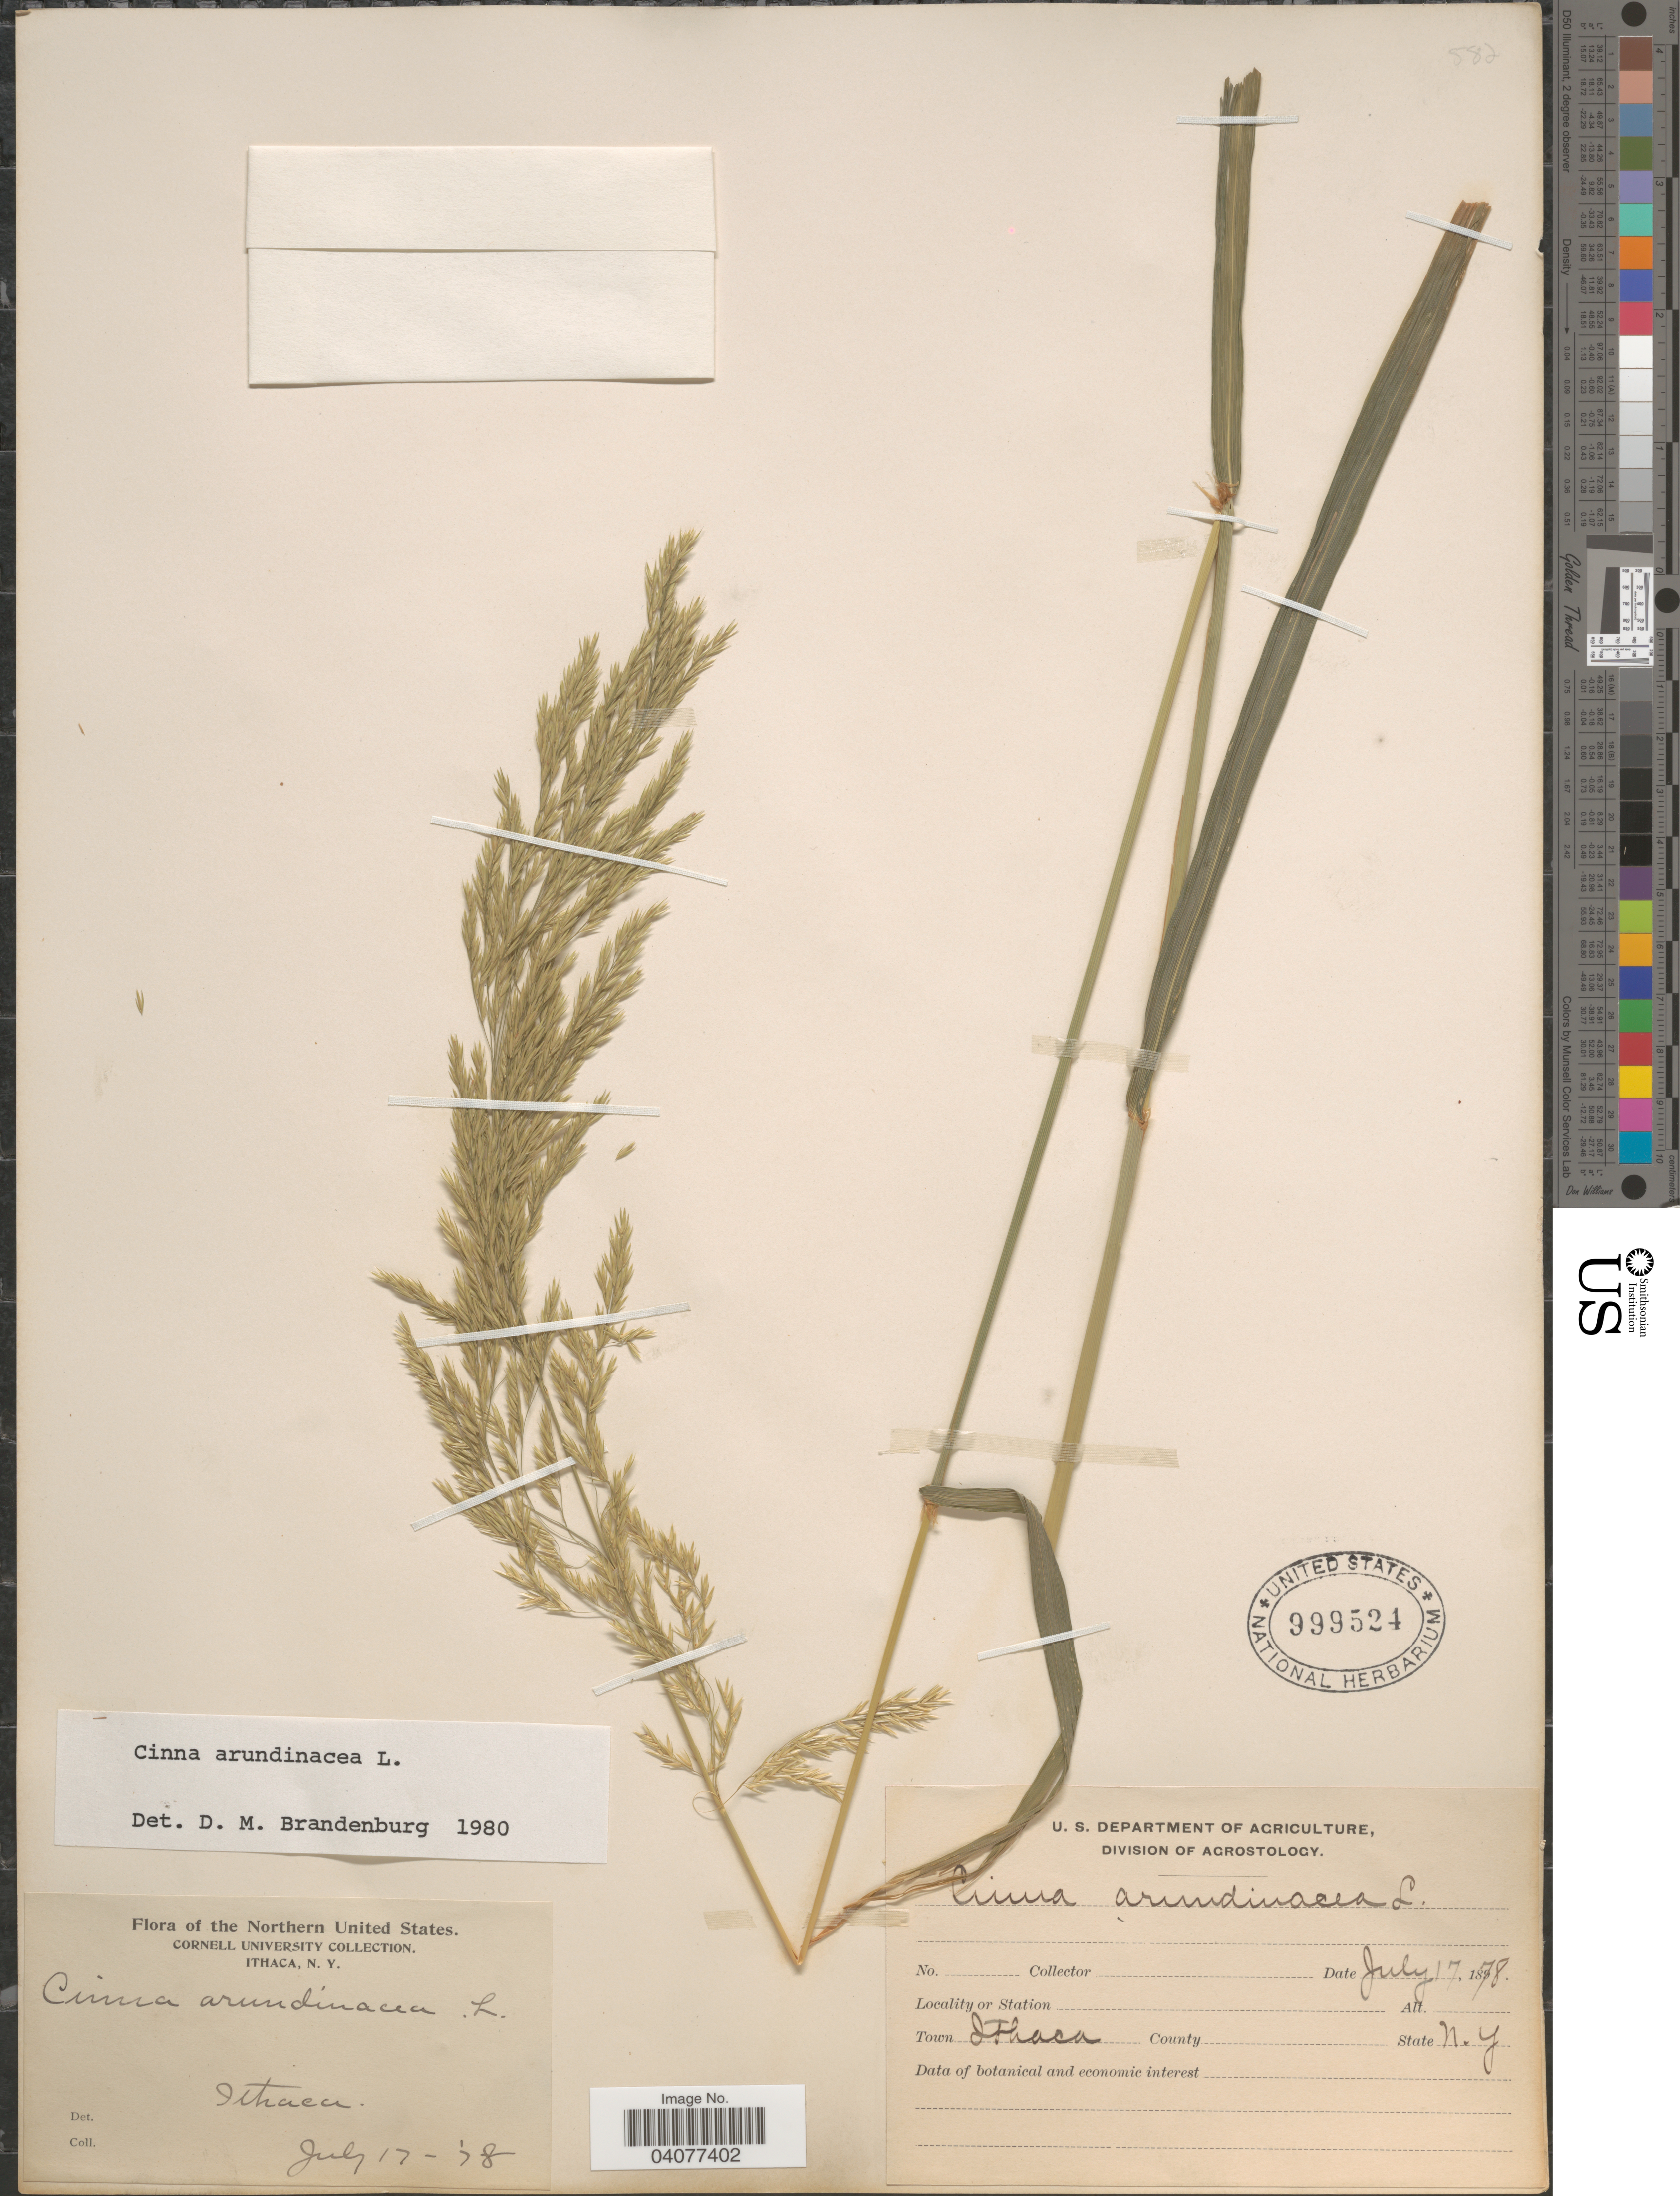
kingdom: Plantae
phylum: Tracheophyta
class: Liliopsida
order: Poales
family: Poaceae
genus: Cinna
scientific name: Cinna arundinacea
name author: L.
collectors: Cornell University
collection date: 1878-07-17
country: United States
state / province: New York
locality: Northern United States. Town Ithaca.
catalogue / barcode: US 999524